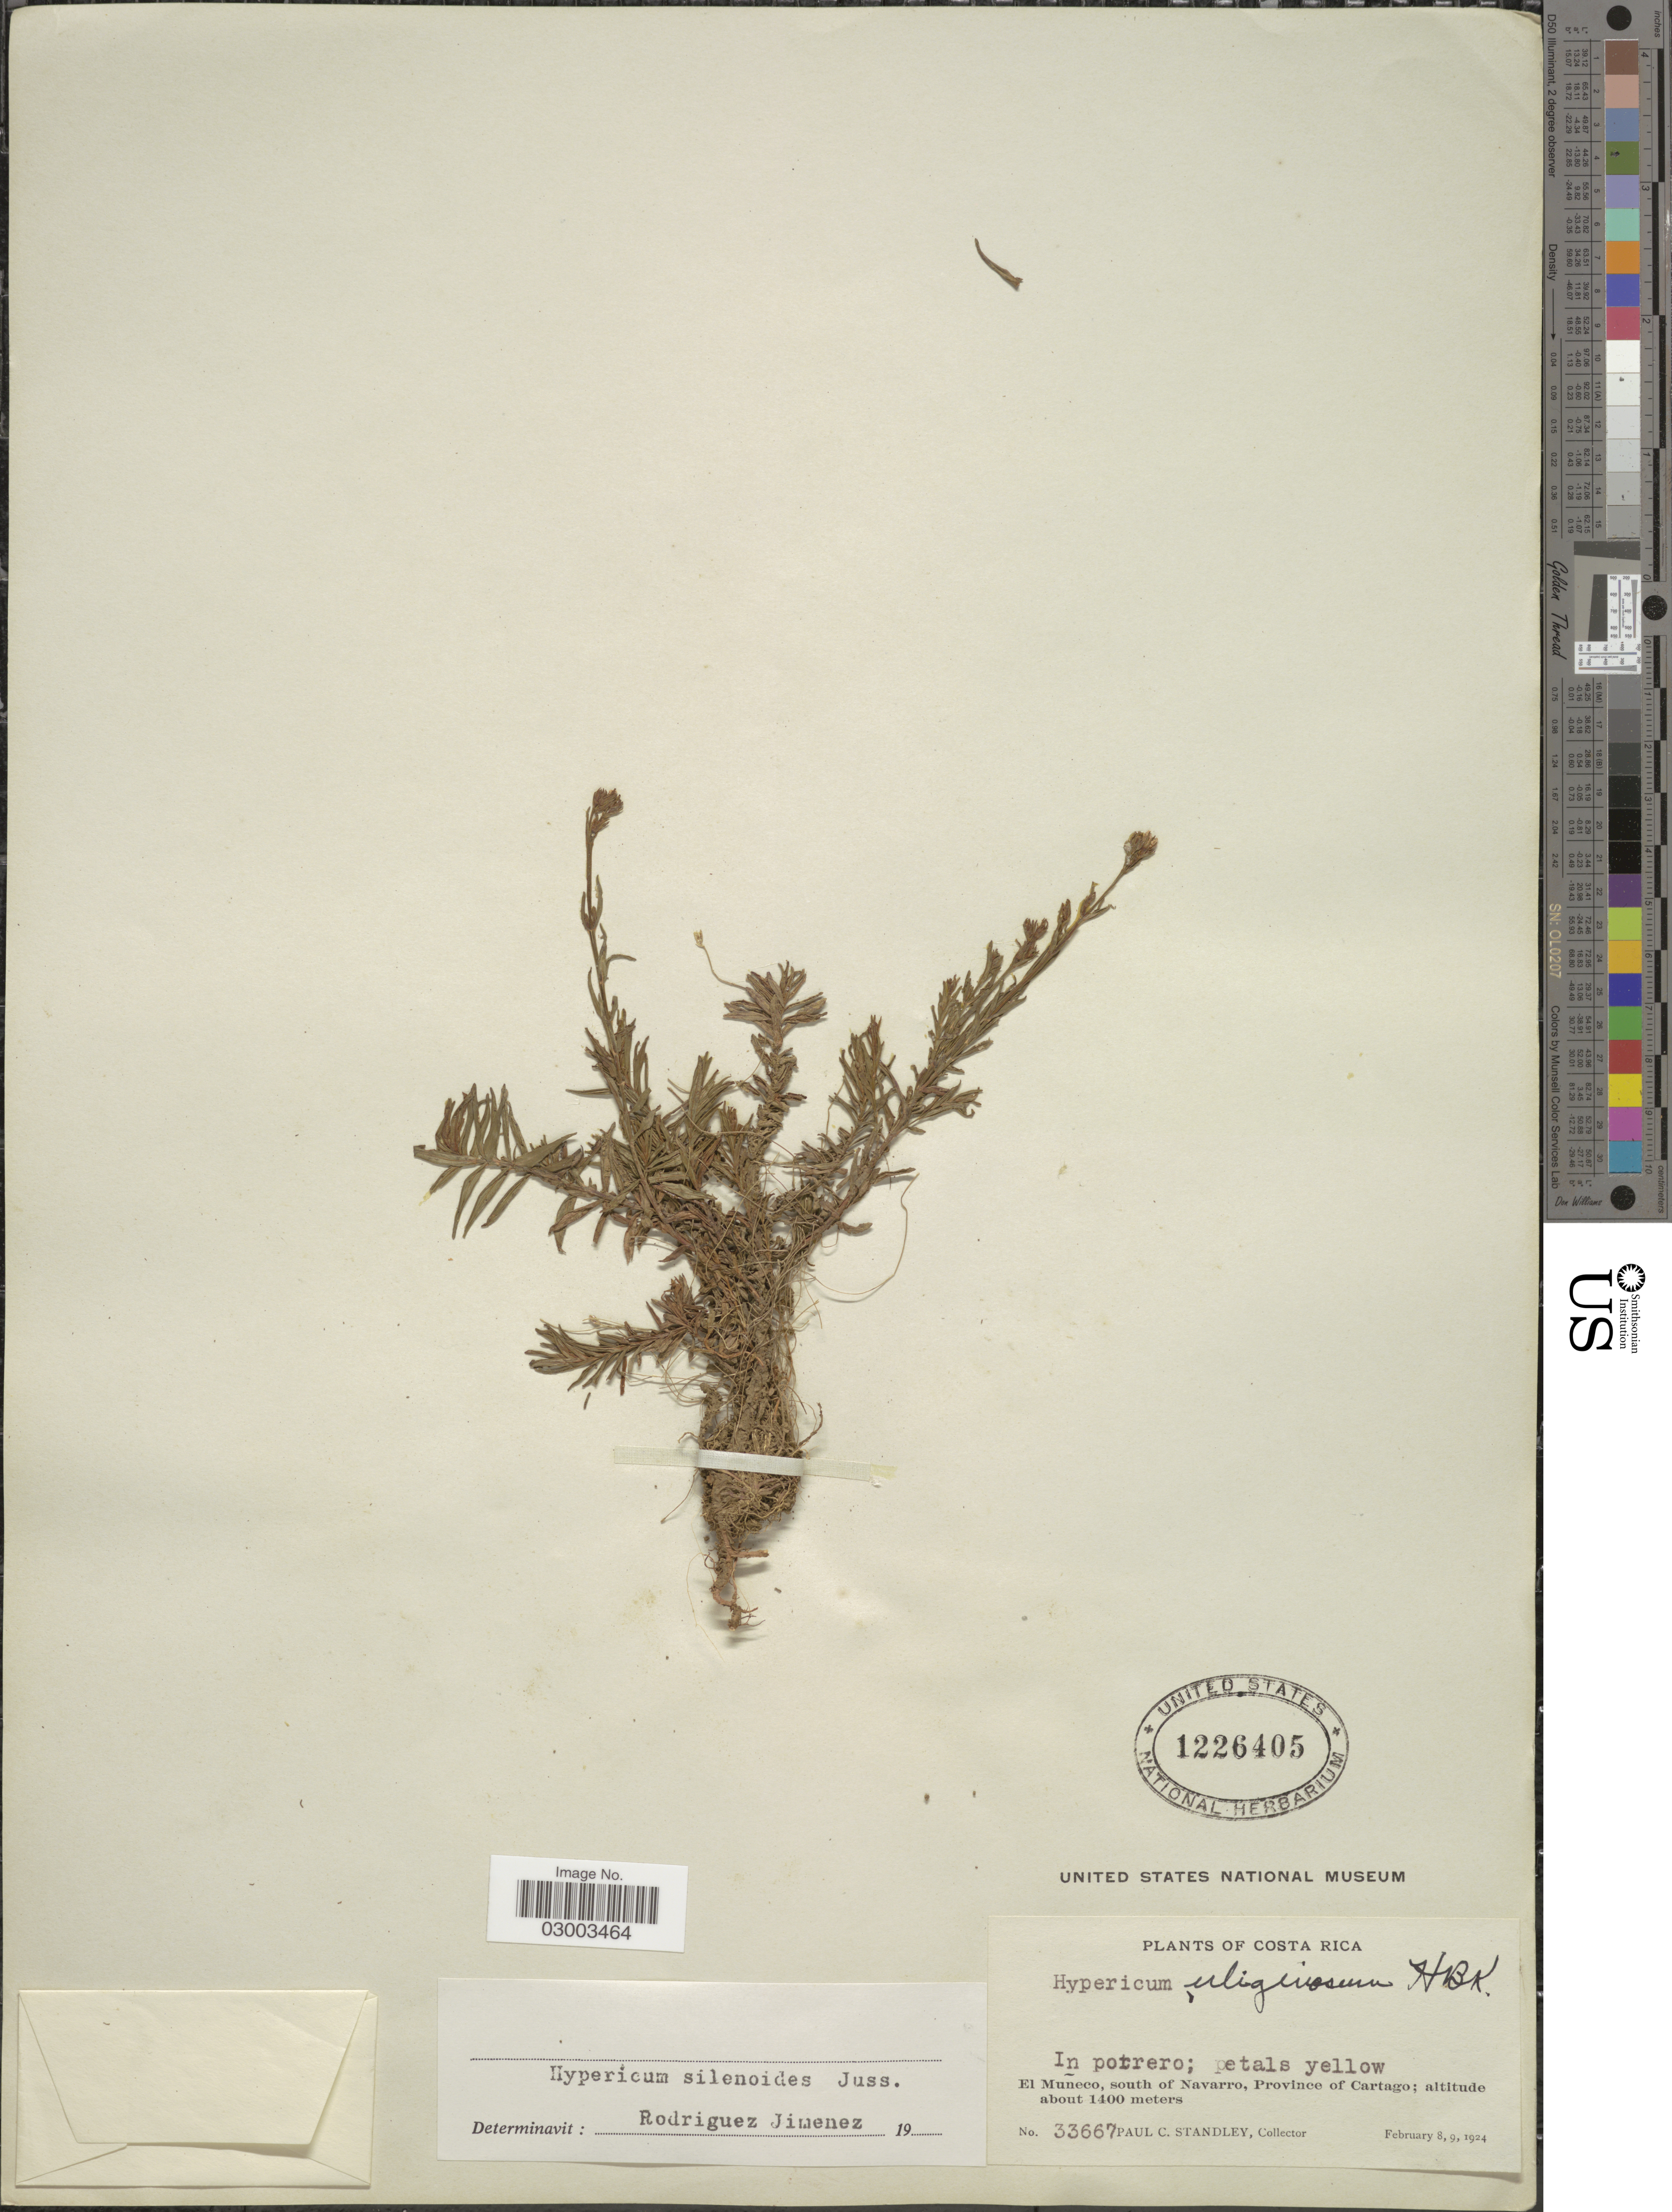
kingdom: Plantae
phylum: Tracheophyta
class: Magnoliopsida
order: Malpighiales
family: Hypericaceae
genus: Hypericum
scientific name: Hypericum silenoides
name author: Juss.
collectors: P. C. Standley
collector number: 33667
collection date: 1924-02-08/1924-02-09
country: Costa Rica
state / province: Cartago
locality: El Muñeco, south of Navarro.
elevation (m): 1400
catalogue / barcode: US 1226405